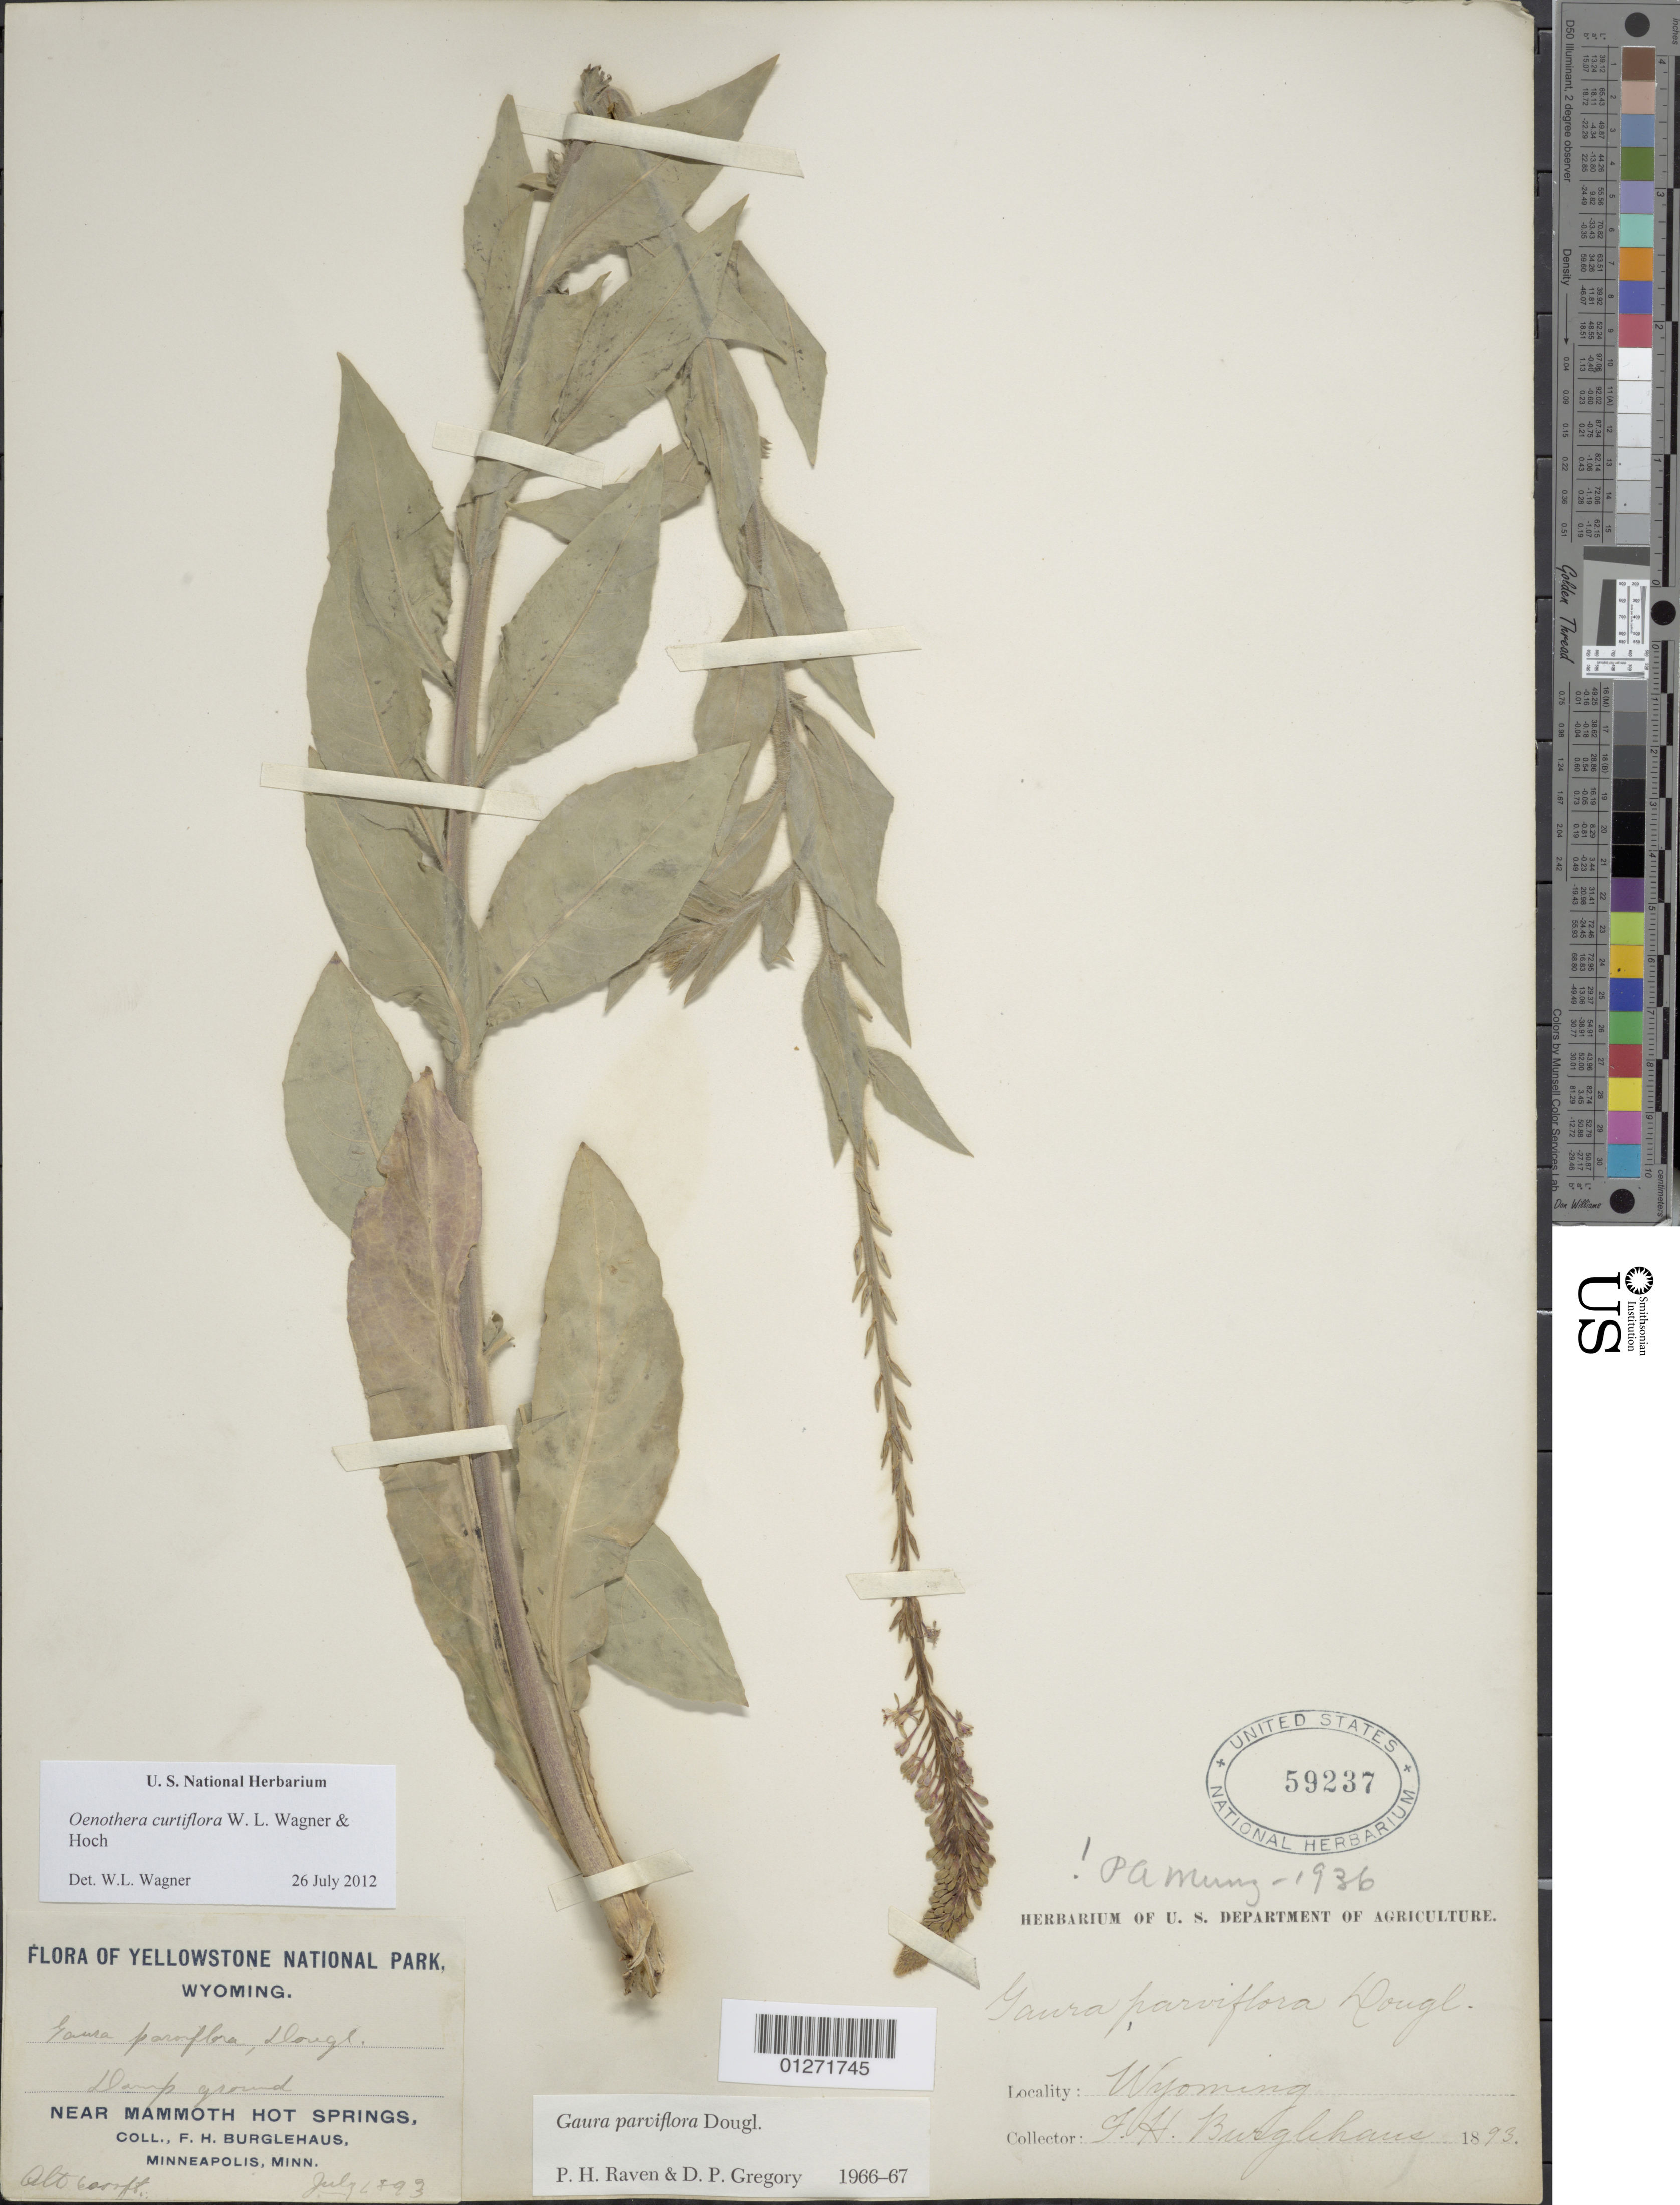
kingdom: Plantae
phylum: Tracheophyta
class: Magnoliopsida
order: Myrtales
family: Onagraceae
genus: Oenothera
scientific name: Oenothera curtiflora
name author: W.L. Wagner & Hoch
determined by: Wagner, W. L., (BOT), Smithsonian Institution - National Museum of Natural History (UNITED STATES)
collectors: F. Burglehaus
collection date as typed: Jul 1893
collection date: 1893-07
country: United States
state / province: Wyoming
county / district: Park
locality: Near Mammoth Hot Springs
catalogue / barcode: US 59237